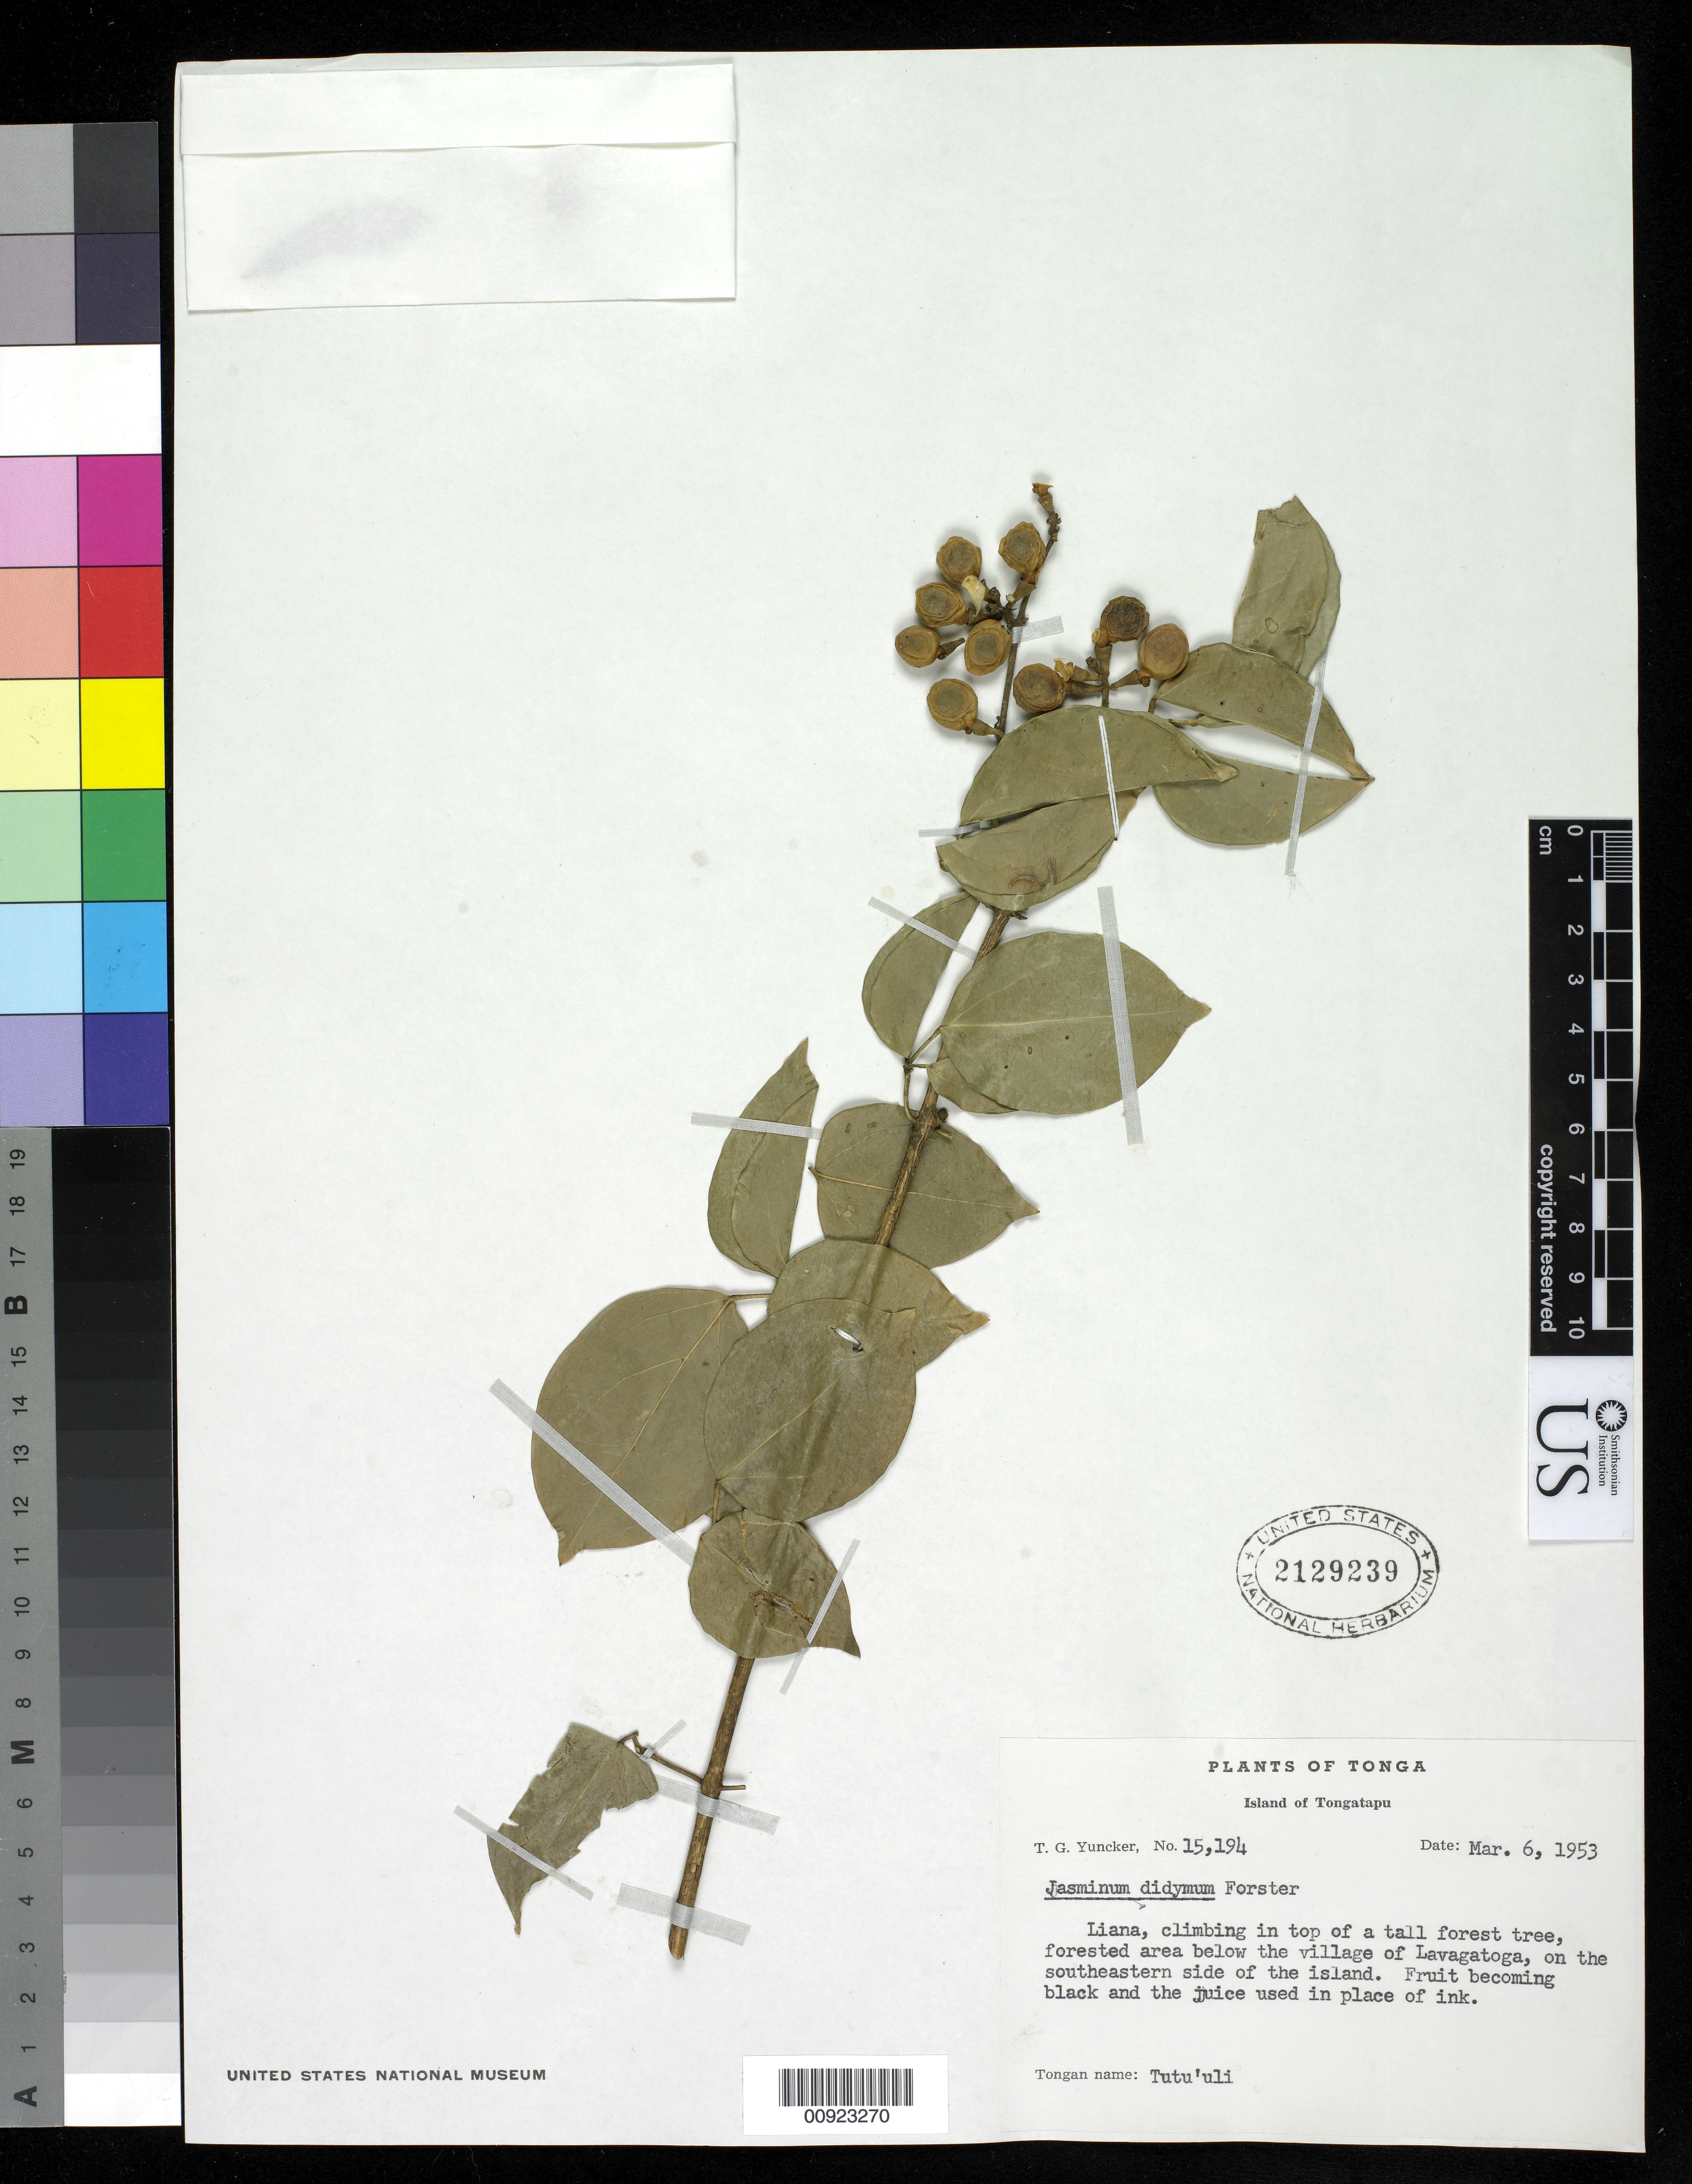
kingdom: Plantae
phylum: Tracheophyta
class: Magnoliopsida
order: Lamiales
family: Oleaceae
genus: Jasminum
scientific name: Jasminum didymum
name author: G. Forst.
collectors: T. G. Yuncker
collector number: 15194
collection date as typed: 06 Mar 1953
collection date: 1953-03-06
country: Tonga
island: Tongatapu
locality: Liana, below the village of Lavagatoga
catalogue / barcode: US 2129239